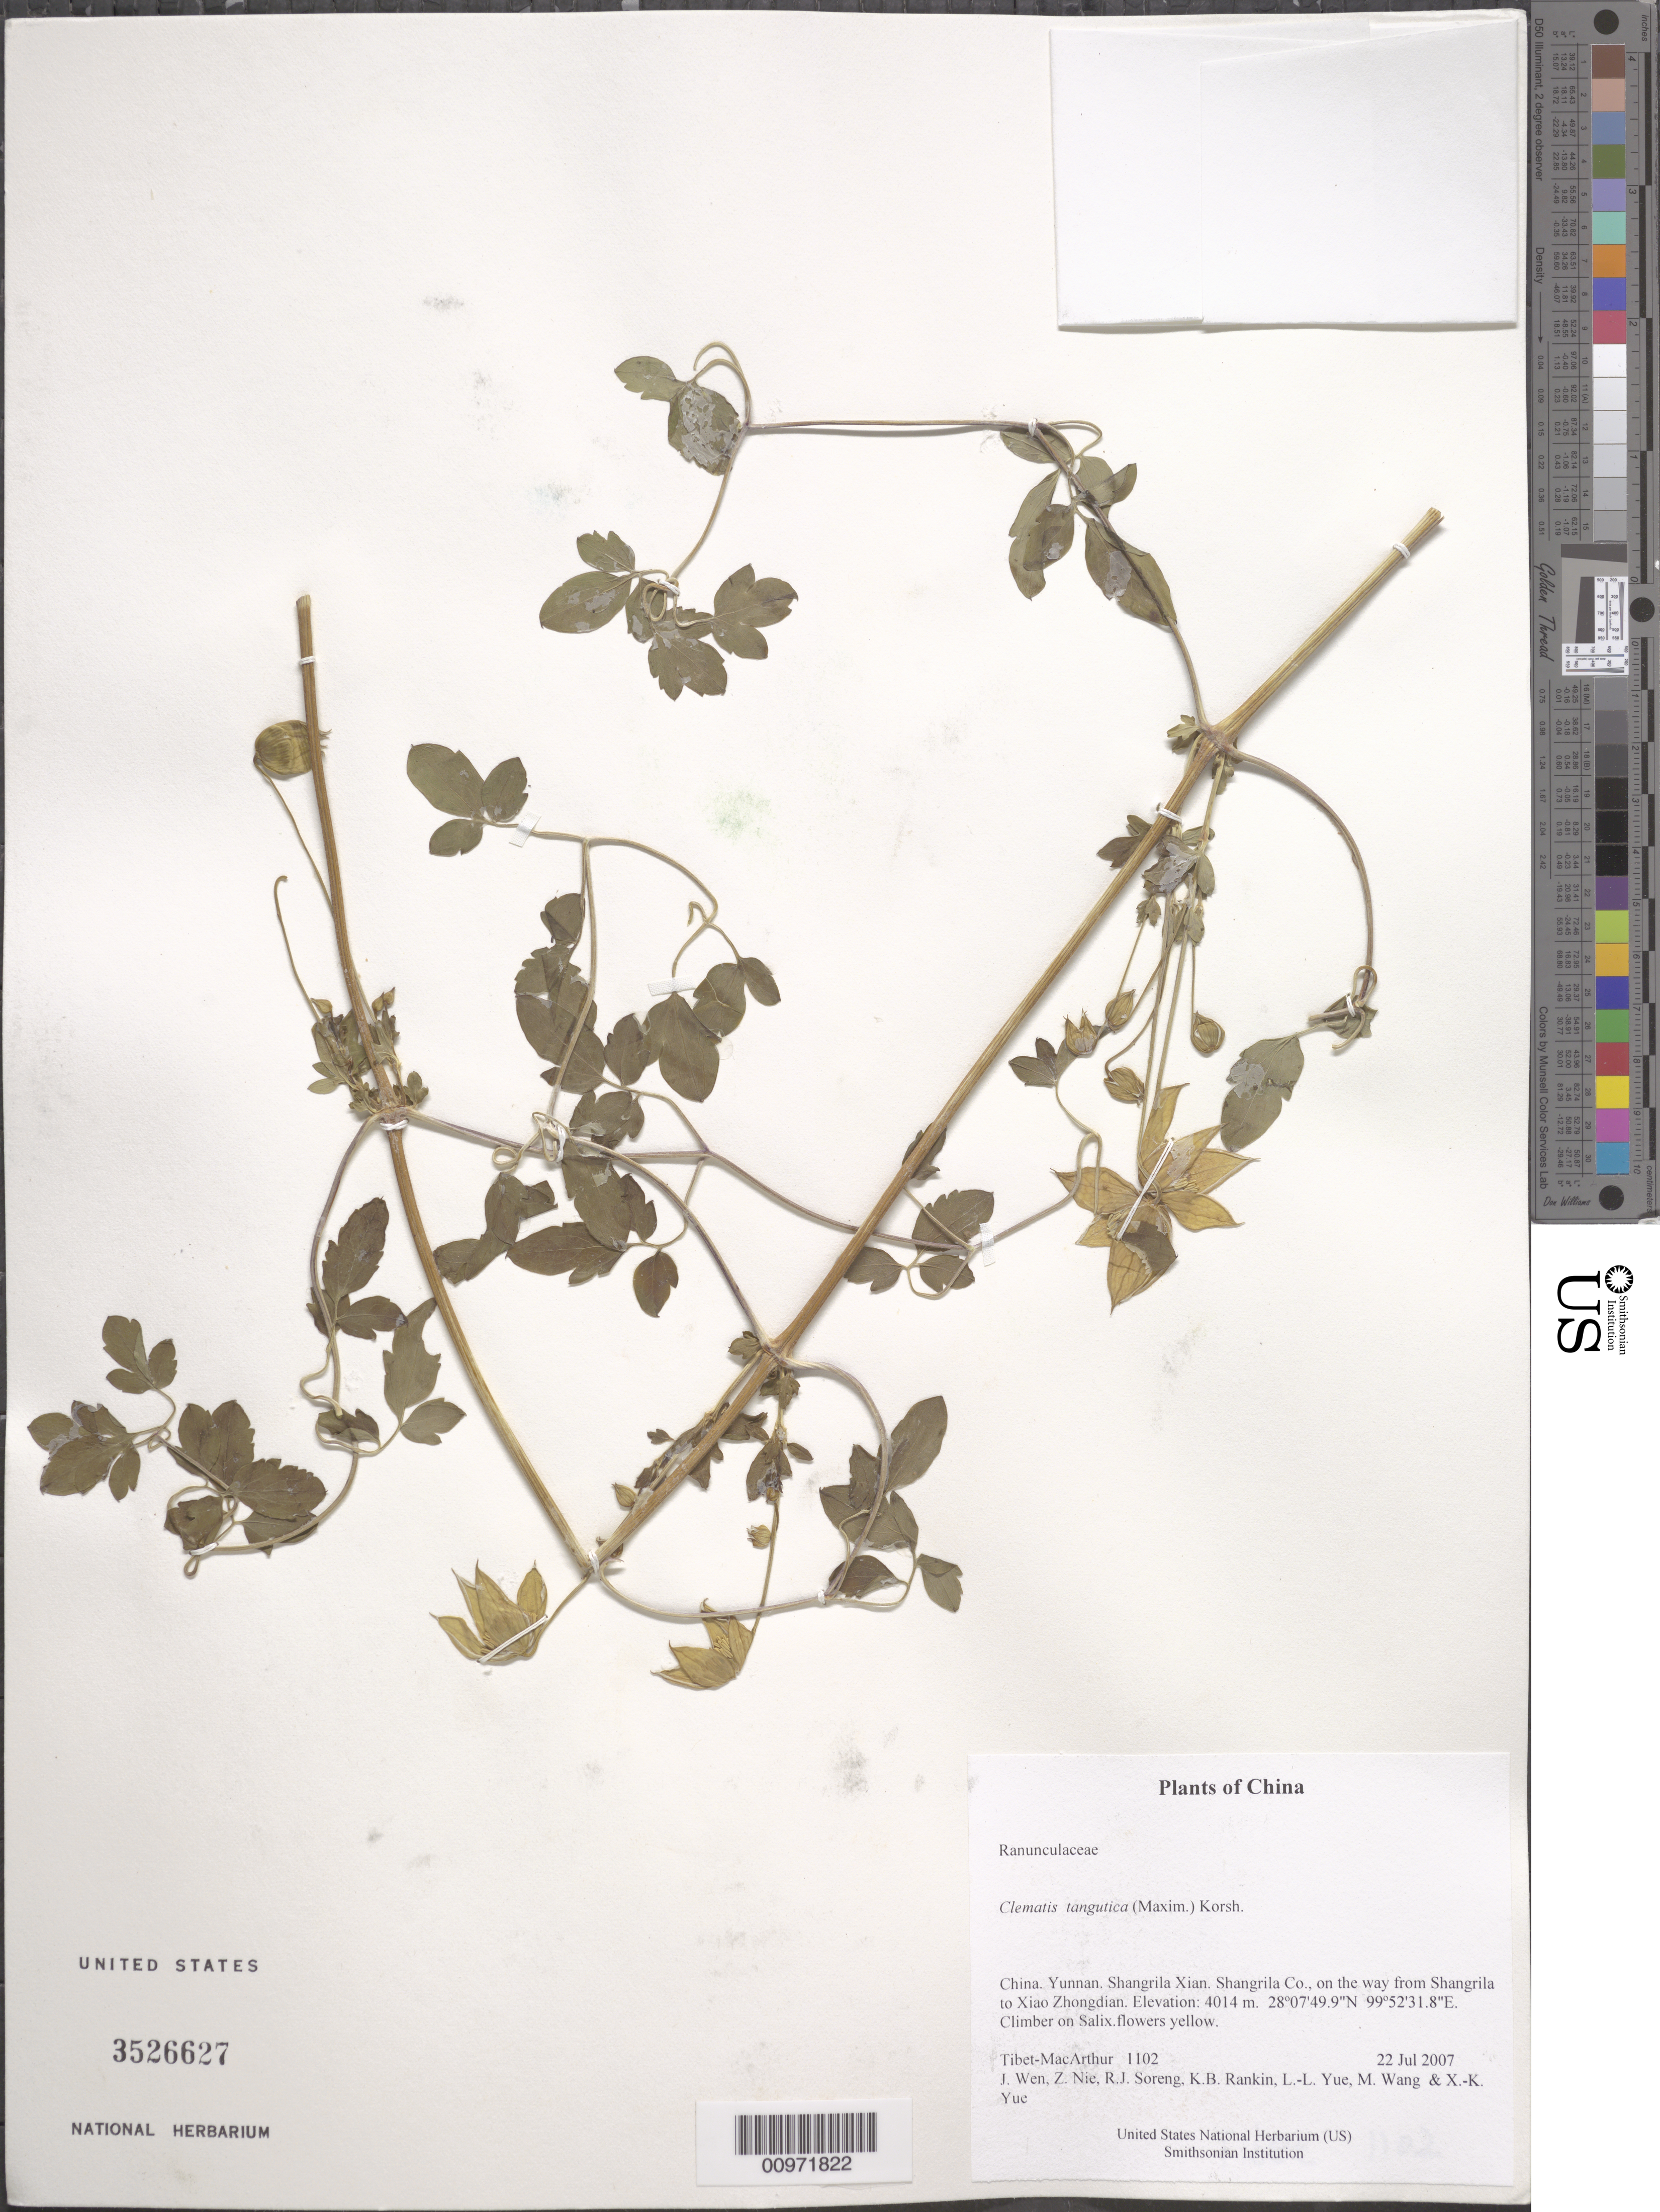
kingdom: Plantae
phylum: Tracheophyta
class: Magnoliopsida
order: Ranunculales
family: Ranunculaceae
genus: Clematis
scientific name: Clematis tangutica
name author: (Maxim.) Korsh.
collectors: Tibet-MacArthur, J. Wen, Z. Nie, R. J. Soreng, K. Rankin, L. Yue, M. Wang & X. Yue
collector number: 1102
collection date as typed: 22 Jul 2007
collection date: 2007-07-22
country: China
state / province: Yunnan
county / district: Shangrila Xian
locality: Shangrila Co., on the way from Shangrila to Xiao Zhongdian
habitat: On Salix.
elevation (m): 4014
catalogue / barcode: US 3526627